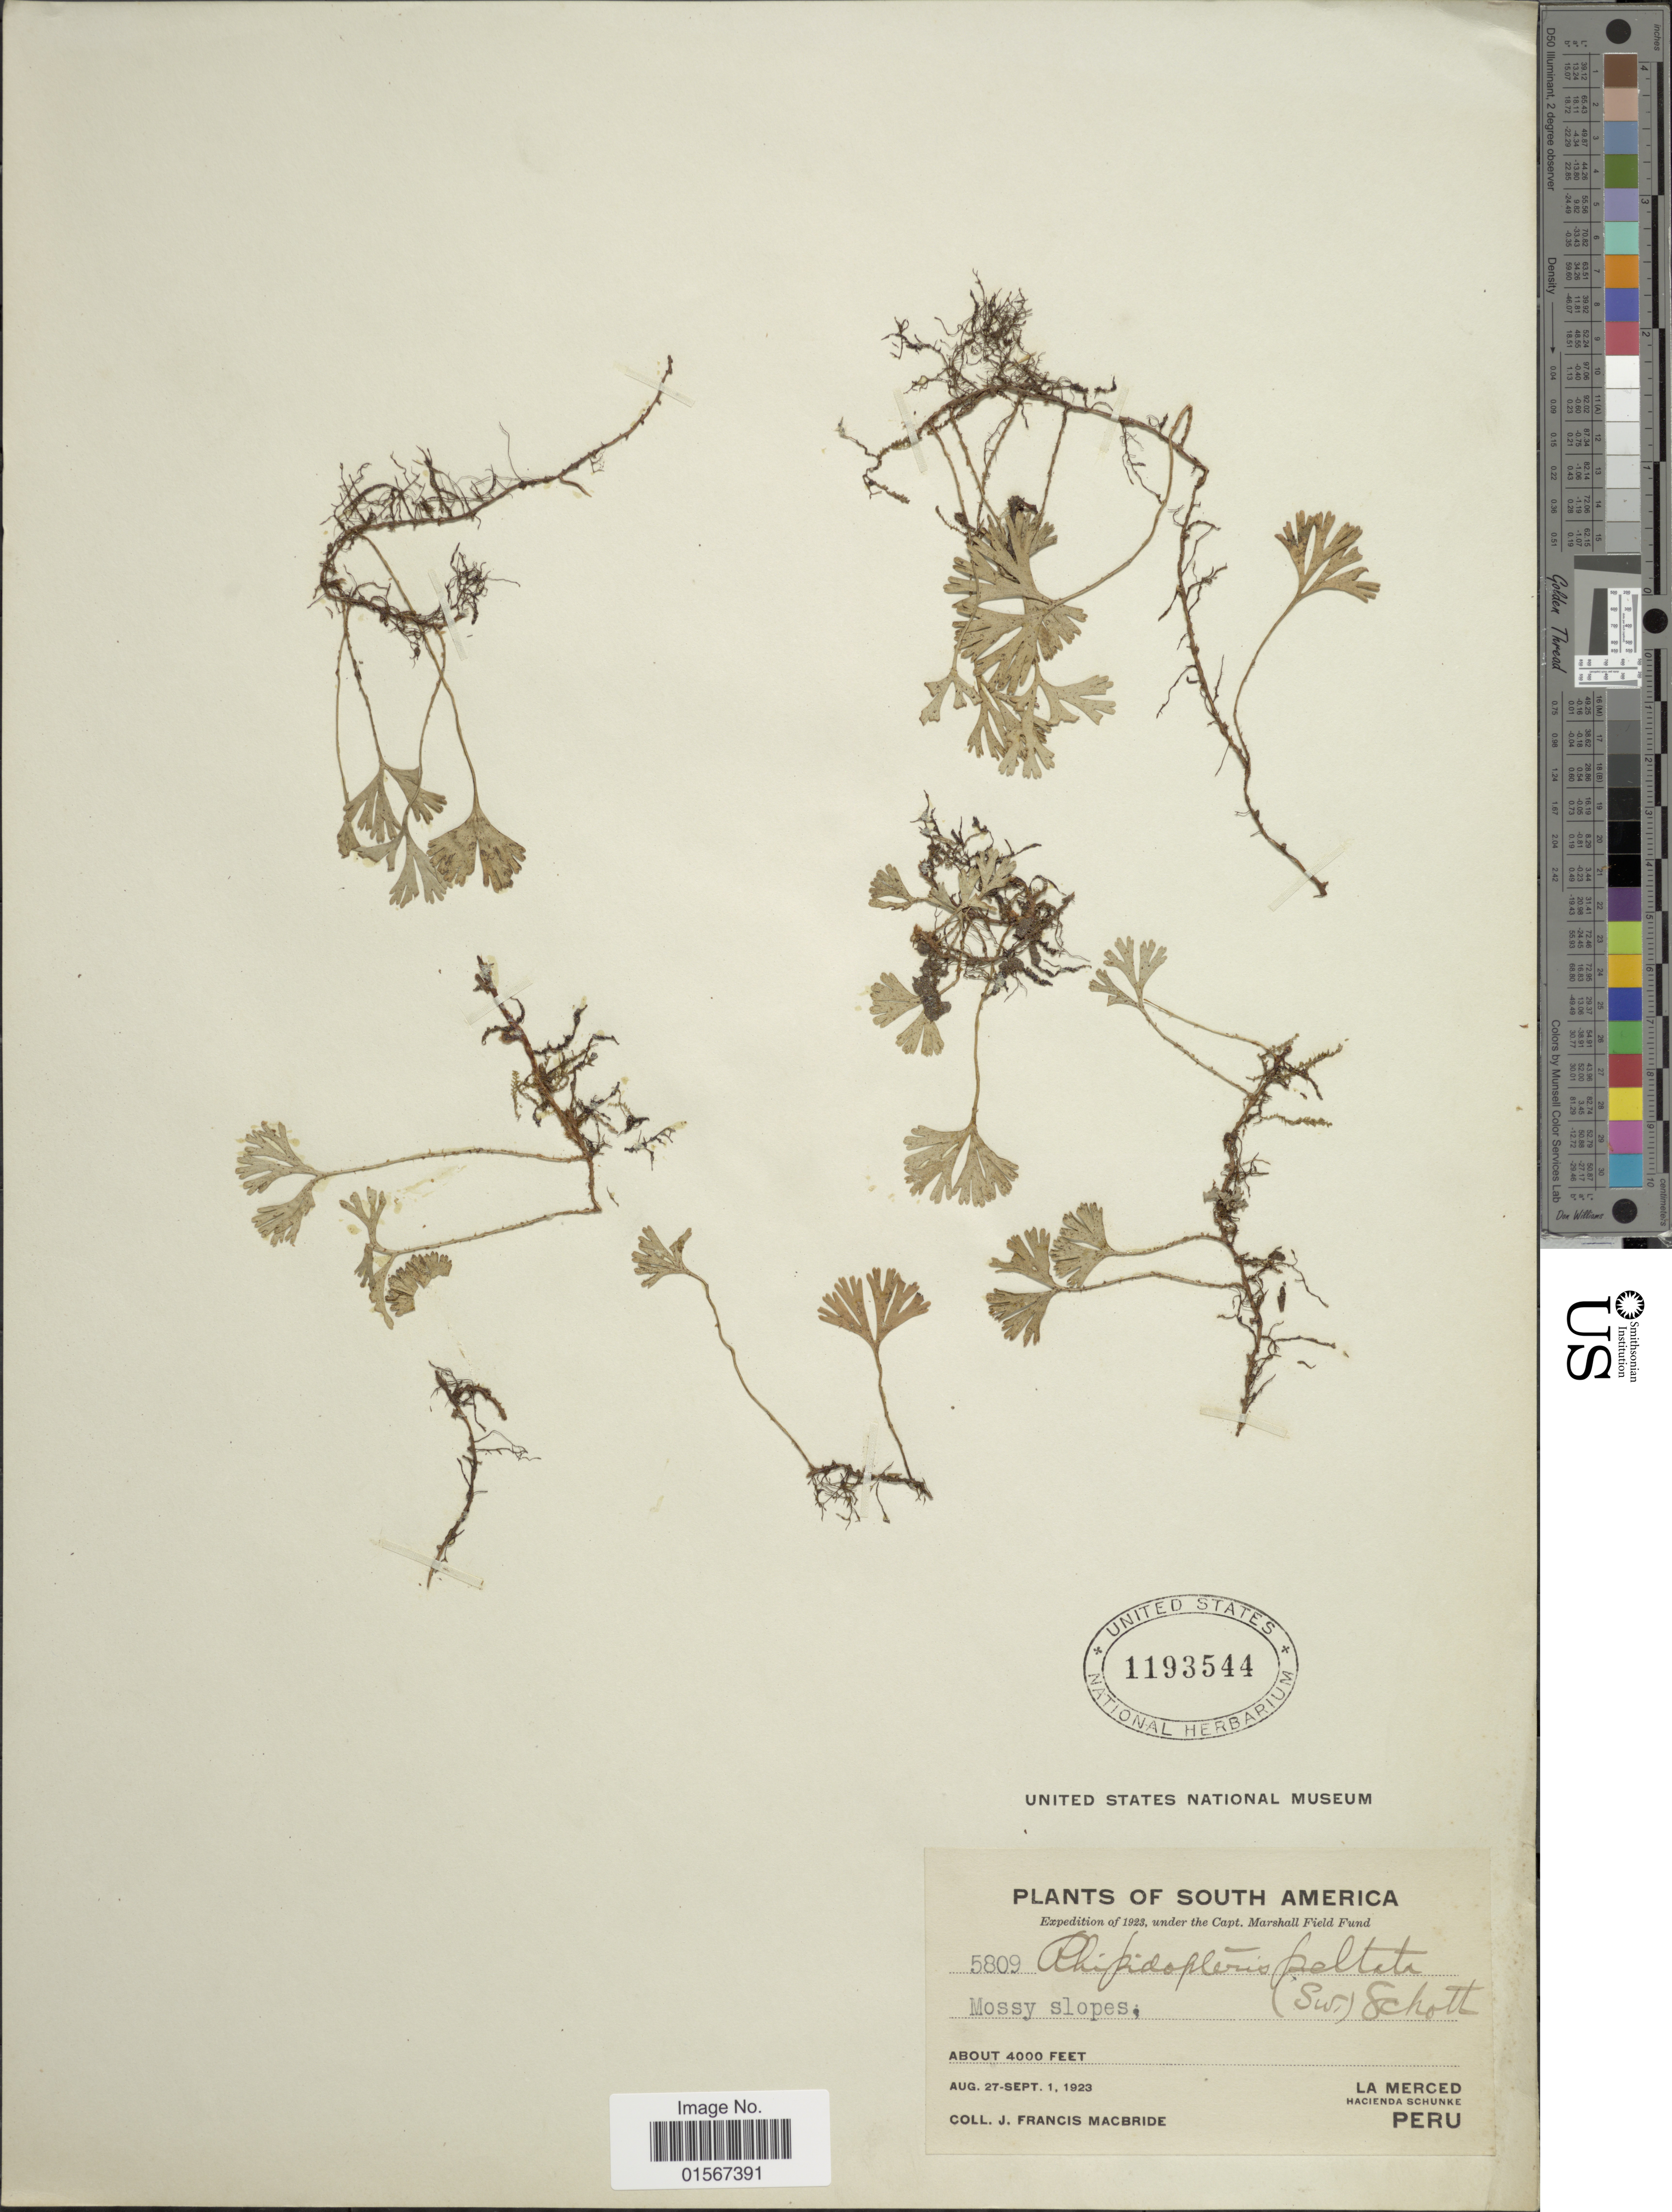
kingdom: Plantae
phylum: Tracheophyta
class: Polypodiopsida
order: Polypodiales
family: Dryopteridaceae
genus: Elaphoglossum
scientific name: Elaphoglossum peltatum f. peltatum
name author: (Sw.) Urb.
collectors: J. F. Macbride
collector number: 5809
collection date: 1923-08-27/1923-09-01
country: Peru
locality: South America, La Merced, Hacienda Schunke, Peru.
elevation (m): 1219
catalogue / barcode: US 1193544